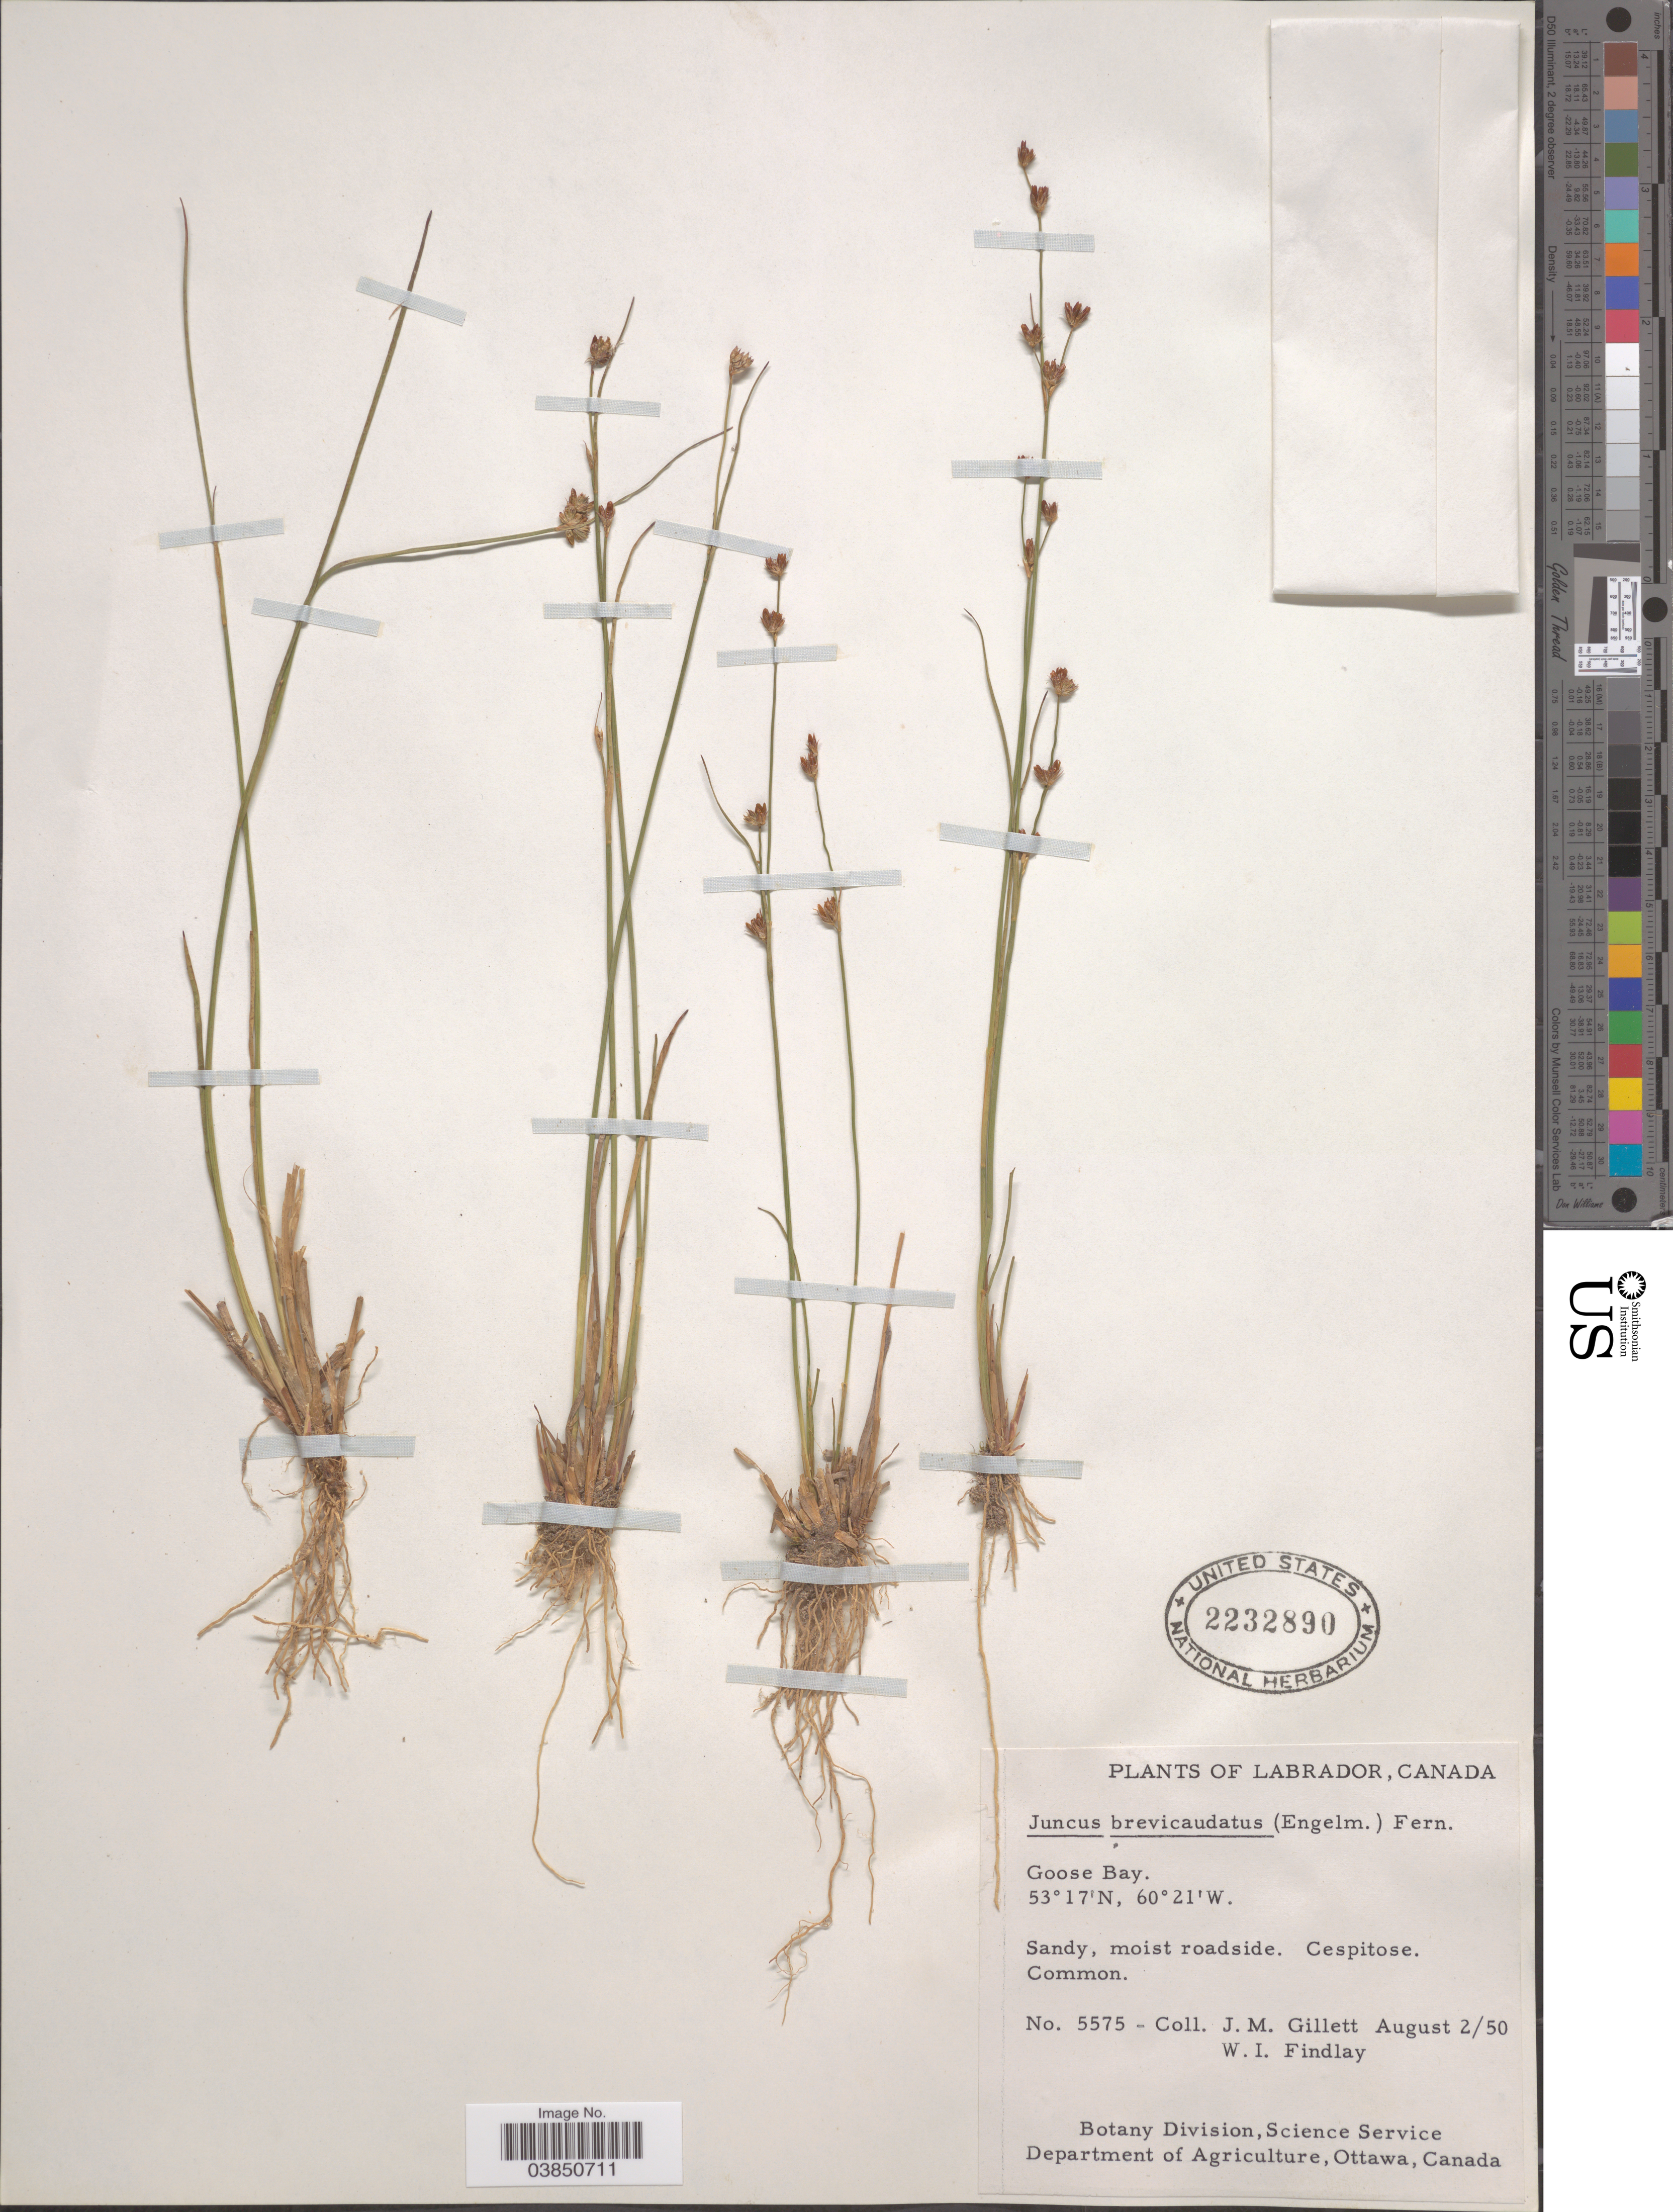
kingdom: Plantae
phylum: Tracheophyta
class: Liliopsida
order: Poales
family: Juncaceae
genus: Juncus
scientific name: Juncus brevicaudatus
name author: (Engelm.) Fernald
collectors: J. M. Gillet & W. Findlay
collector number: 5575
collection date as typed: Transcribed d/m/y: 2/8/50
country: Canada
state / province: Newfoundland and Labrador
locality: Labrador. Goose Bay.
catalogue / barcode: US 2232890